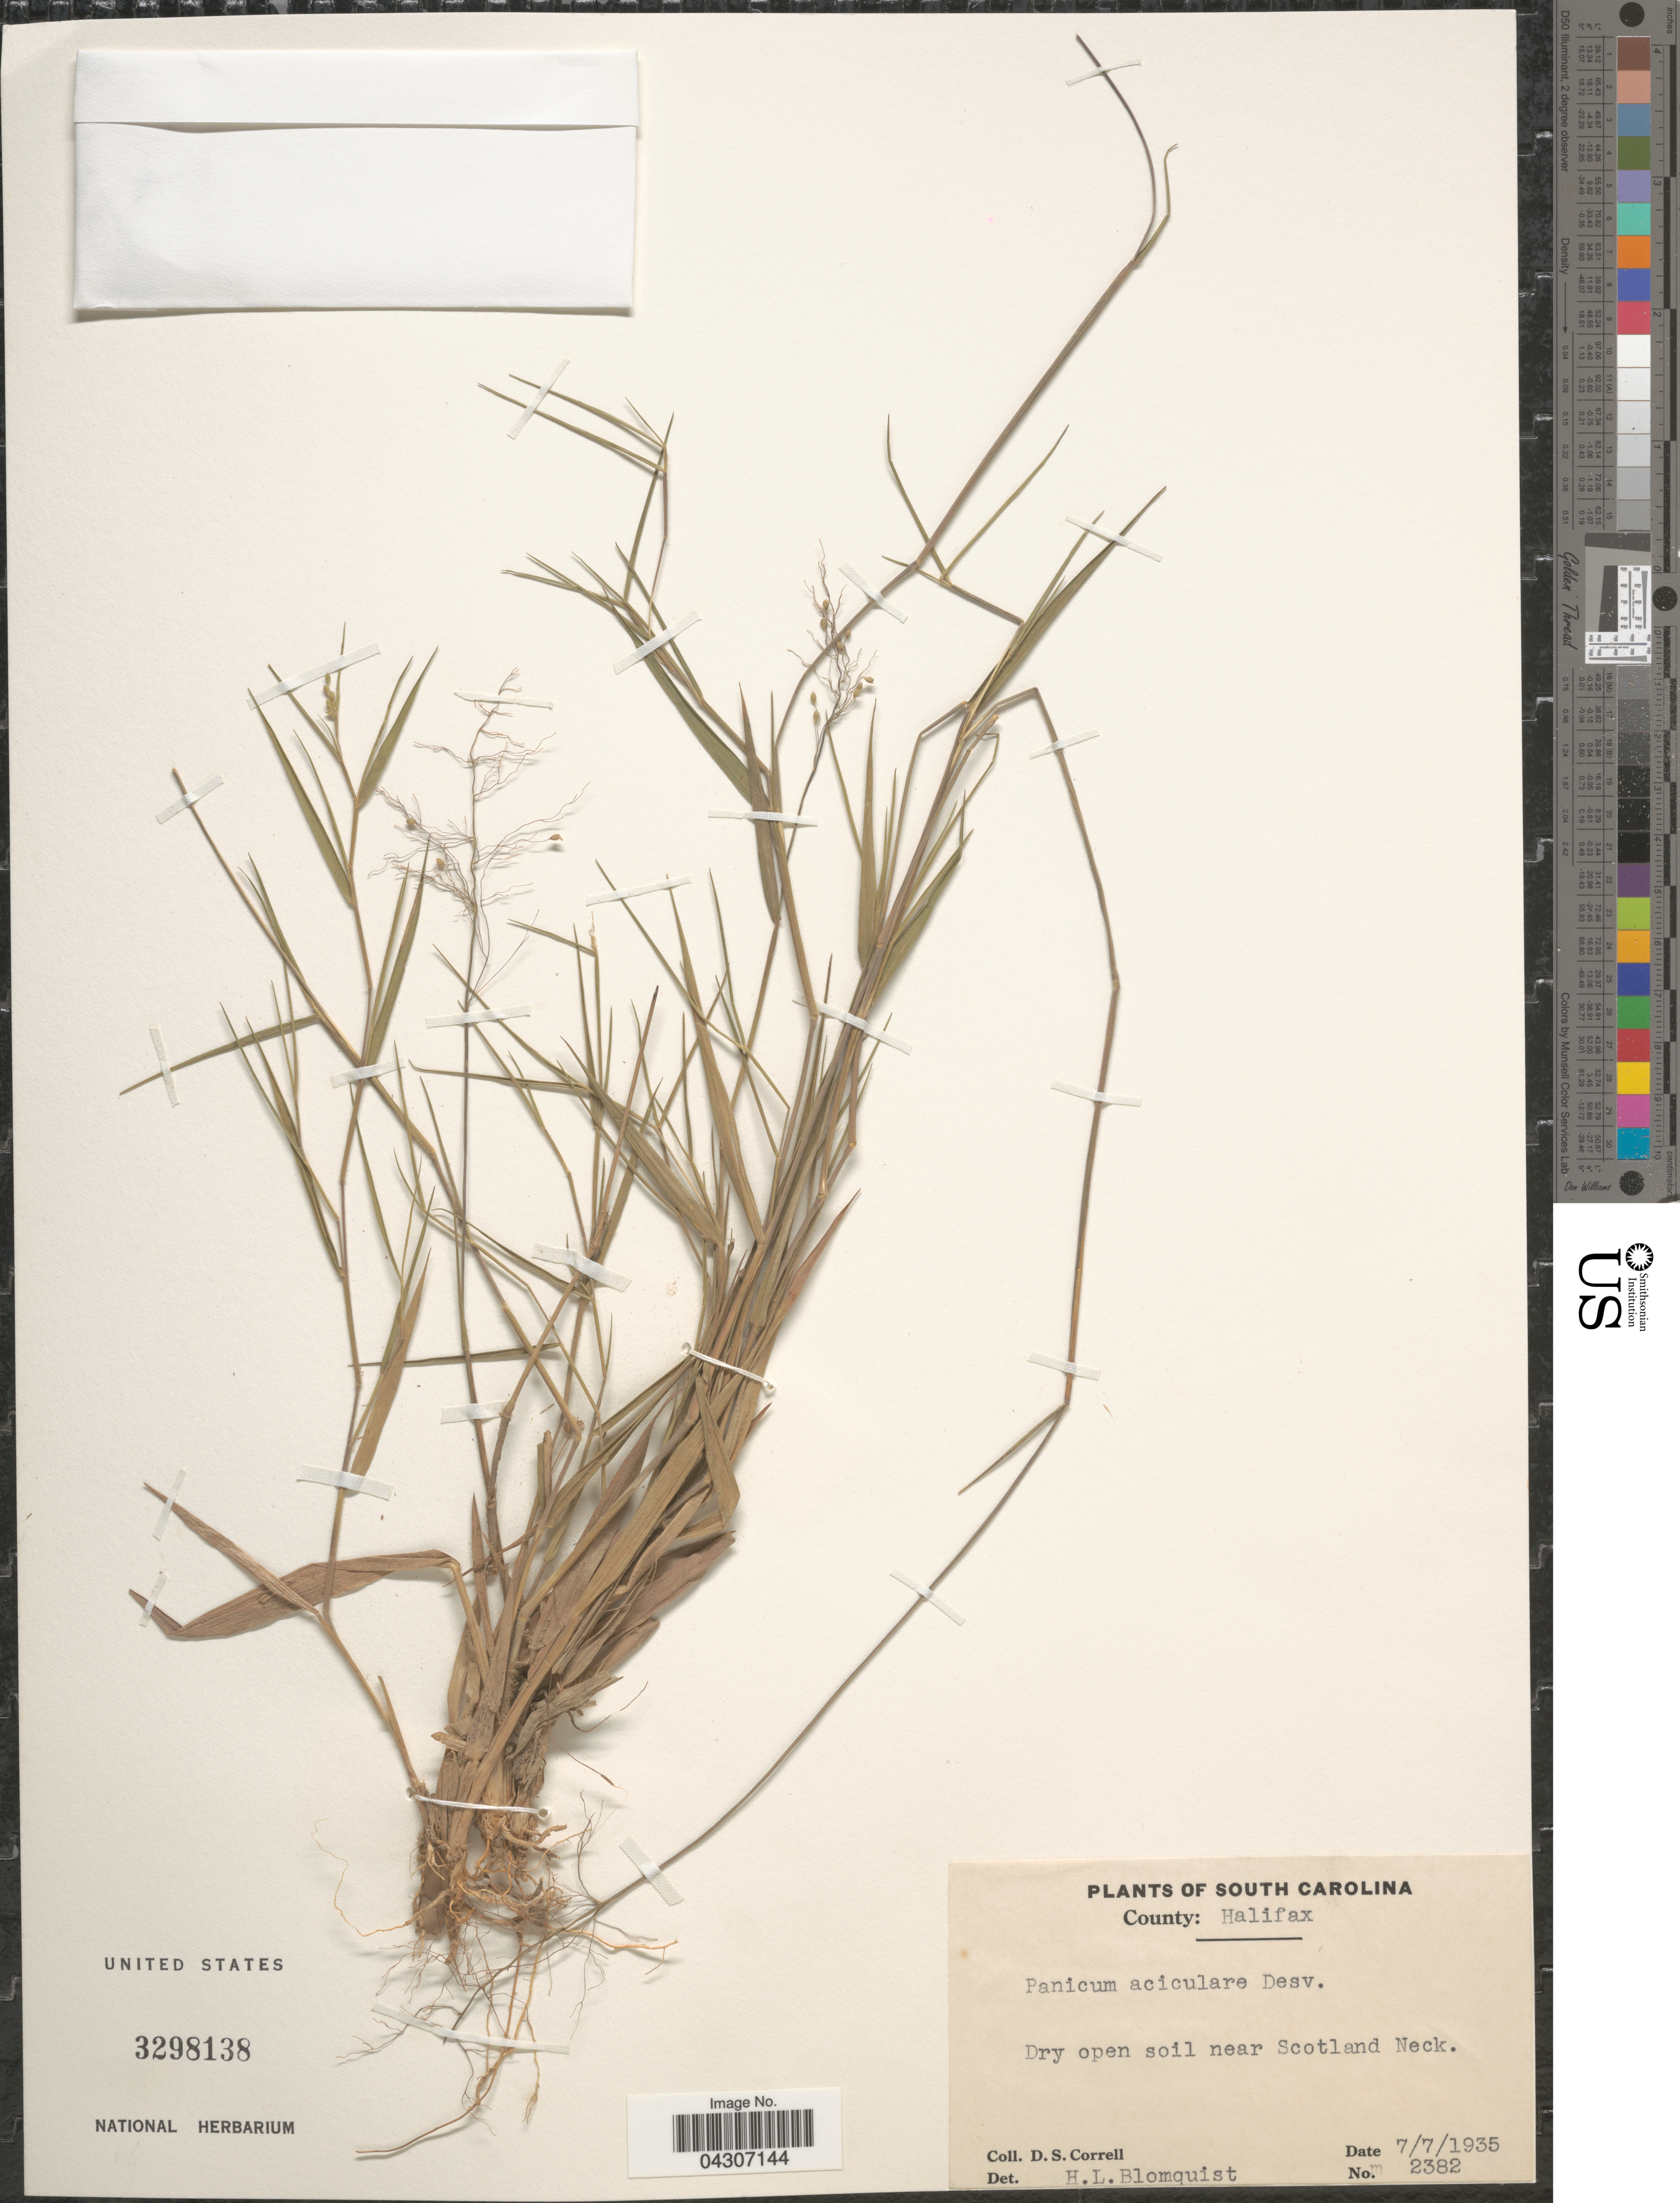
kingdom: Plantae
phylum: Tracheophyta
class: Liliopsida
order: Poales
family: Poaceae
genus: Dichanthelium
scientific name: Dichanthelium aciculare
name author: (Desv. ex Poir.) Gould & C.A. Clark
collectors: D. S. Correll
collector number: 2382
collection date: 1935-07-07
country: United States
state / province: South Carolina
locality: County: Halifax. Dry open soil near Scotland Neck.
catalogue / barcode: US 3298138